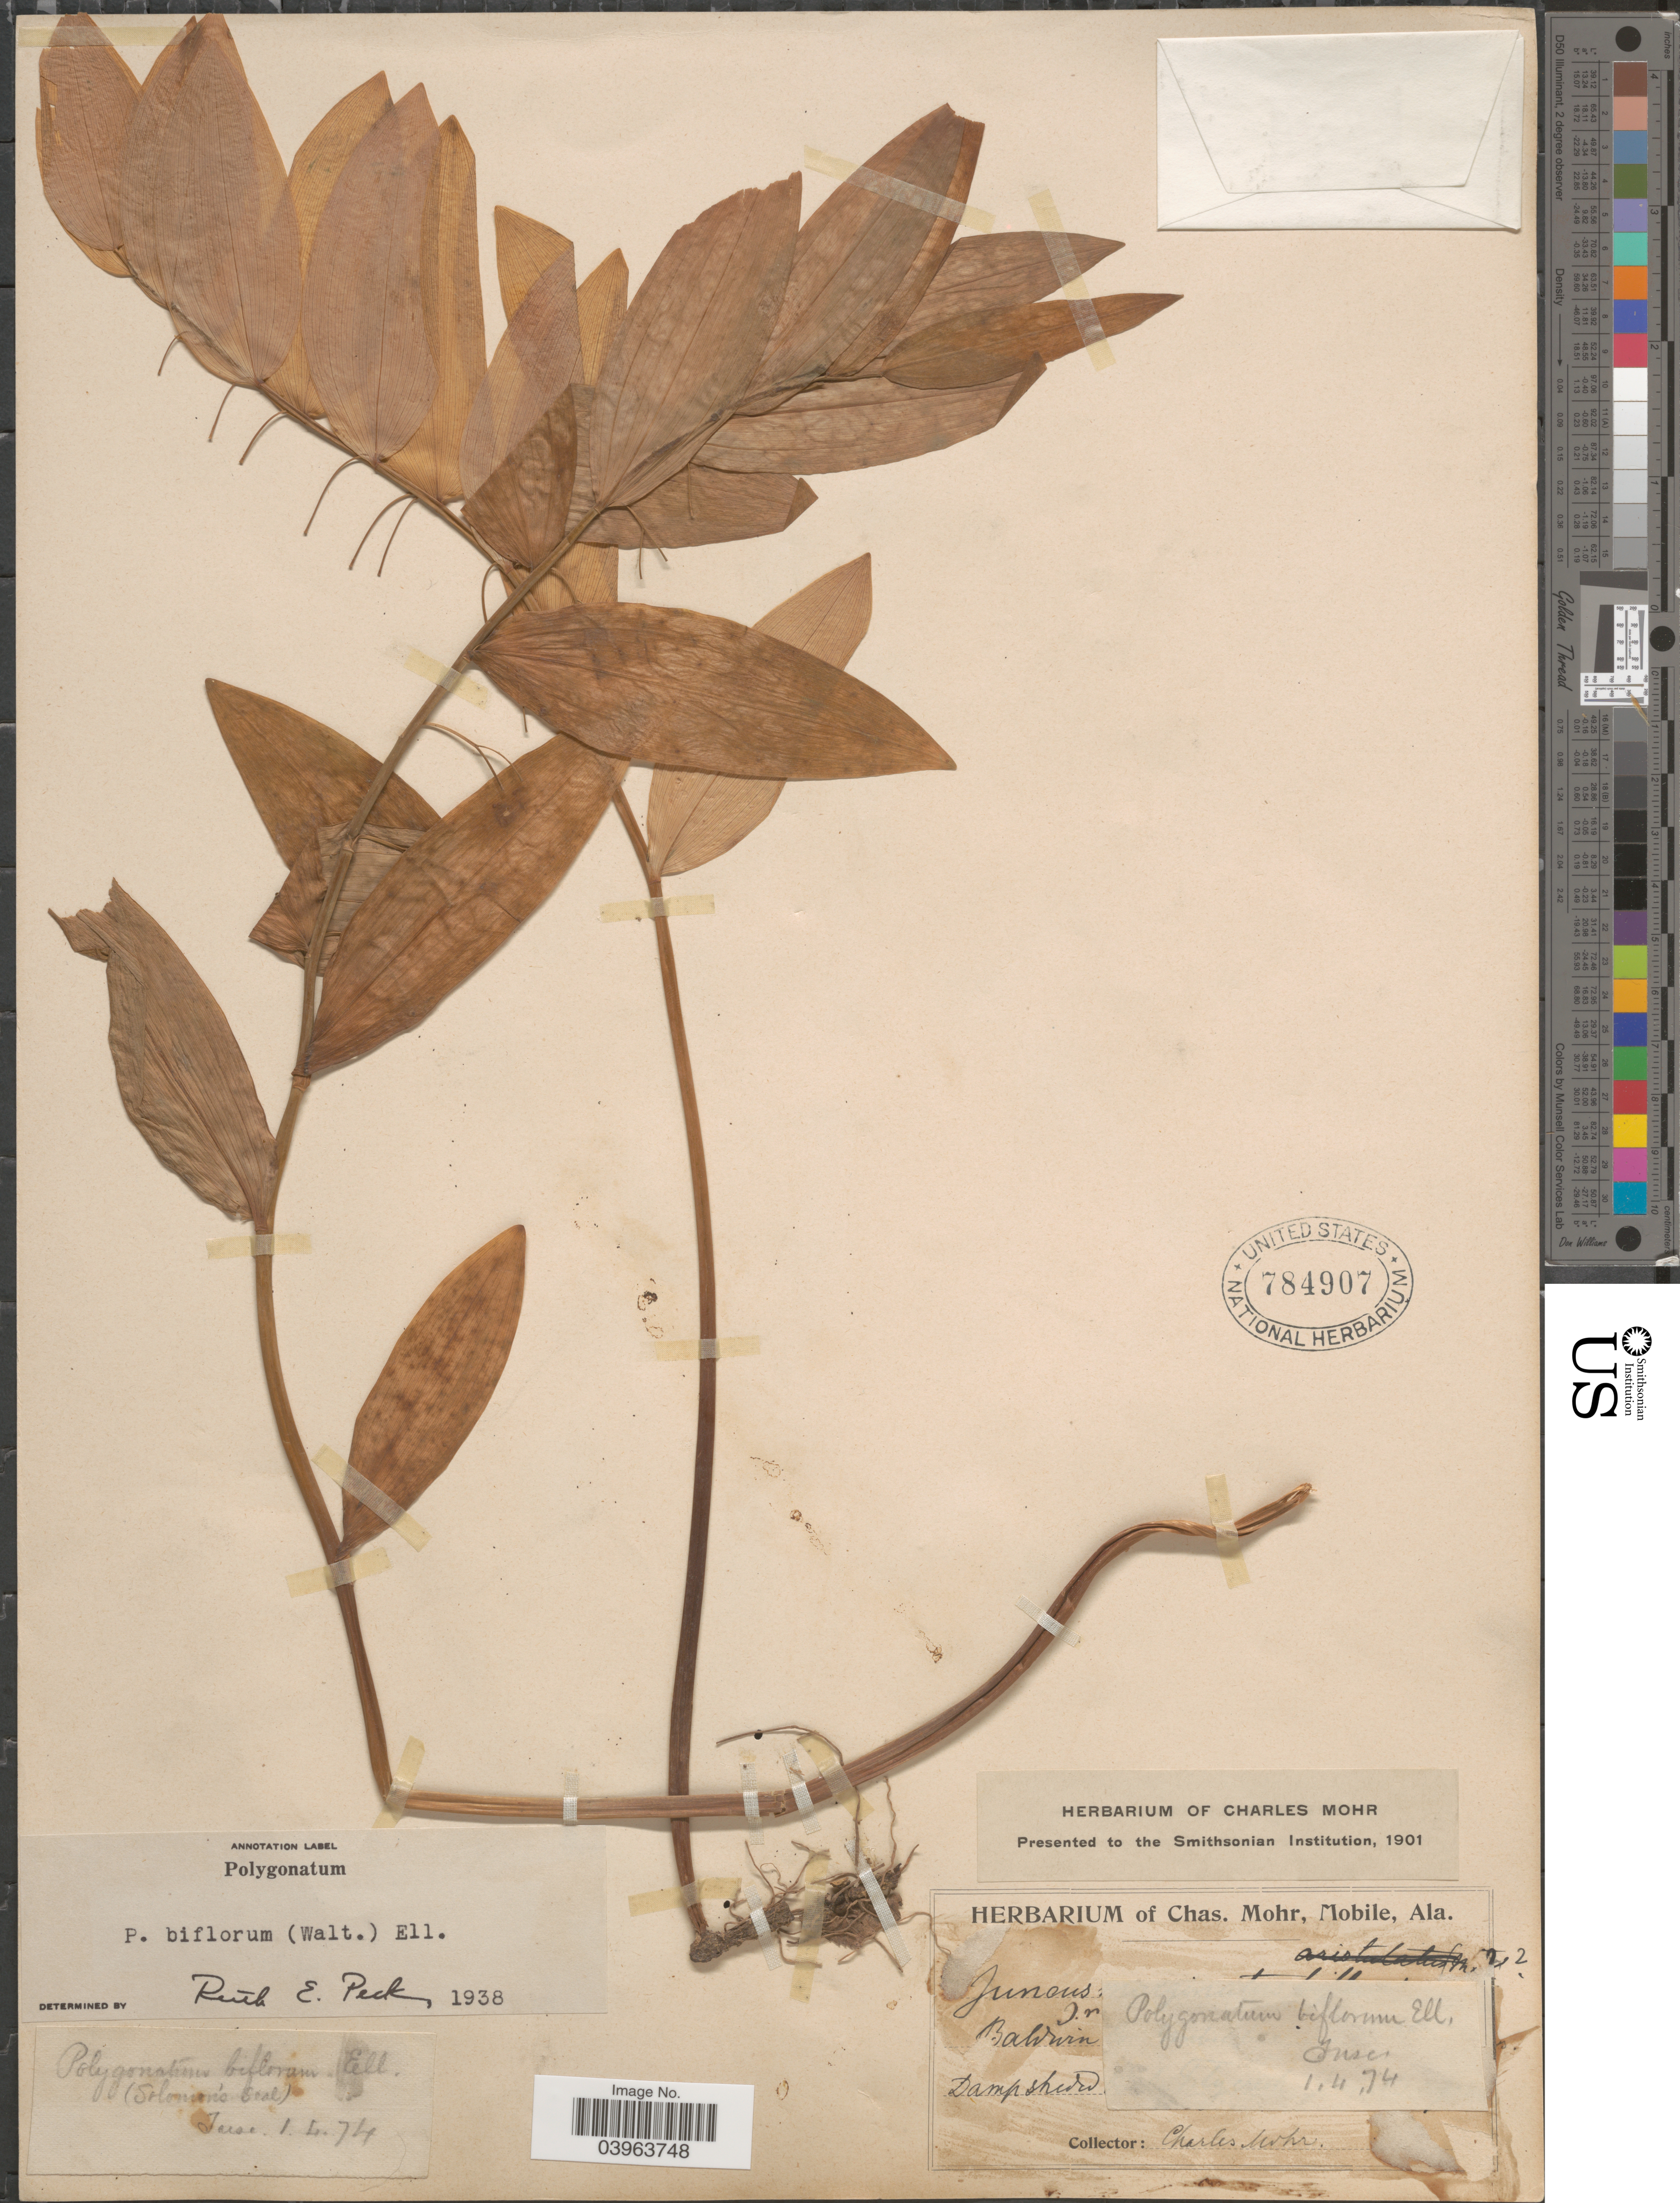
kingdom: Plantae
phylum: Tracheophyta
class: Liliopsida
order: Asparagales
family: Asparagaceae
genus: Polygonatum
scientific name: Polygonatum biflorum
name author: (Walter) Elliott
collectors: Mohr, C. T. (herbarium)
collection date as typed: Transcribed d/m/y: 1/4/74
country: United States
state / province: Alabama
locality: Tusc.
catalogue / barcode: US 784907